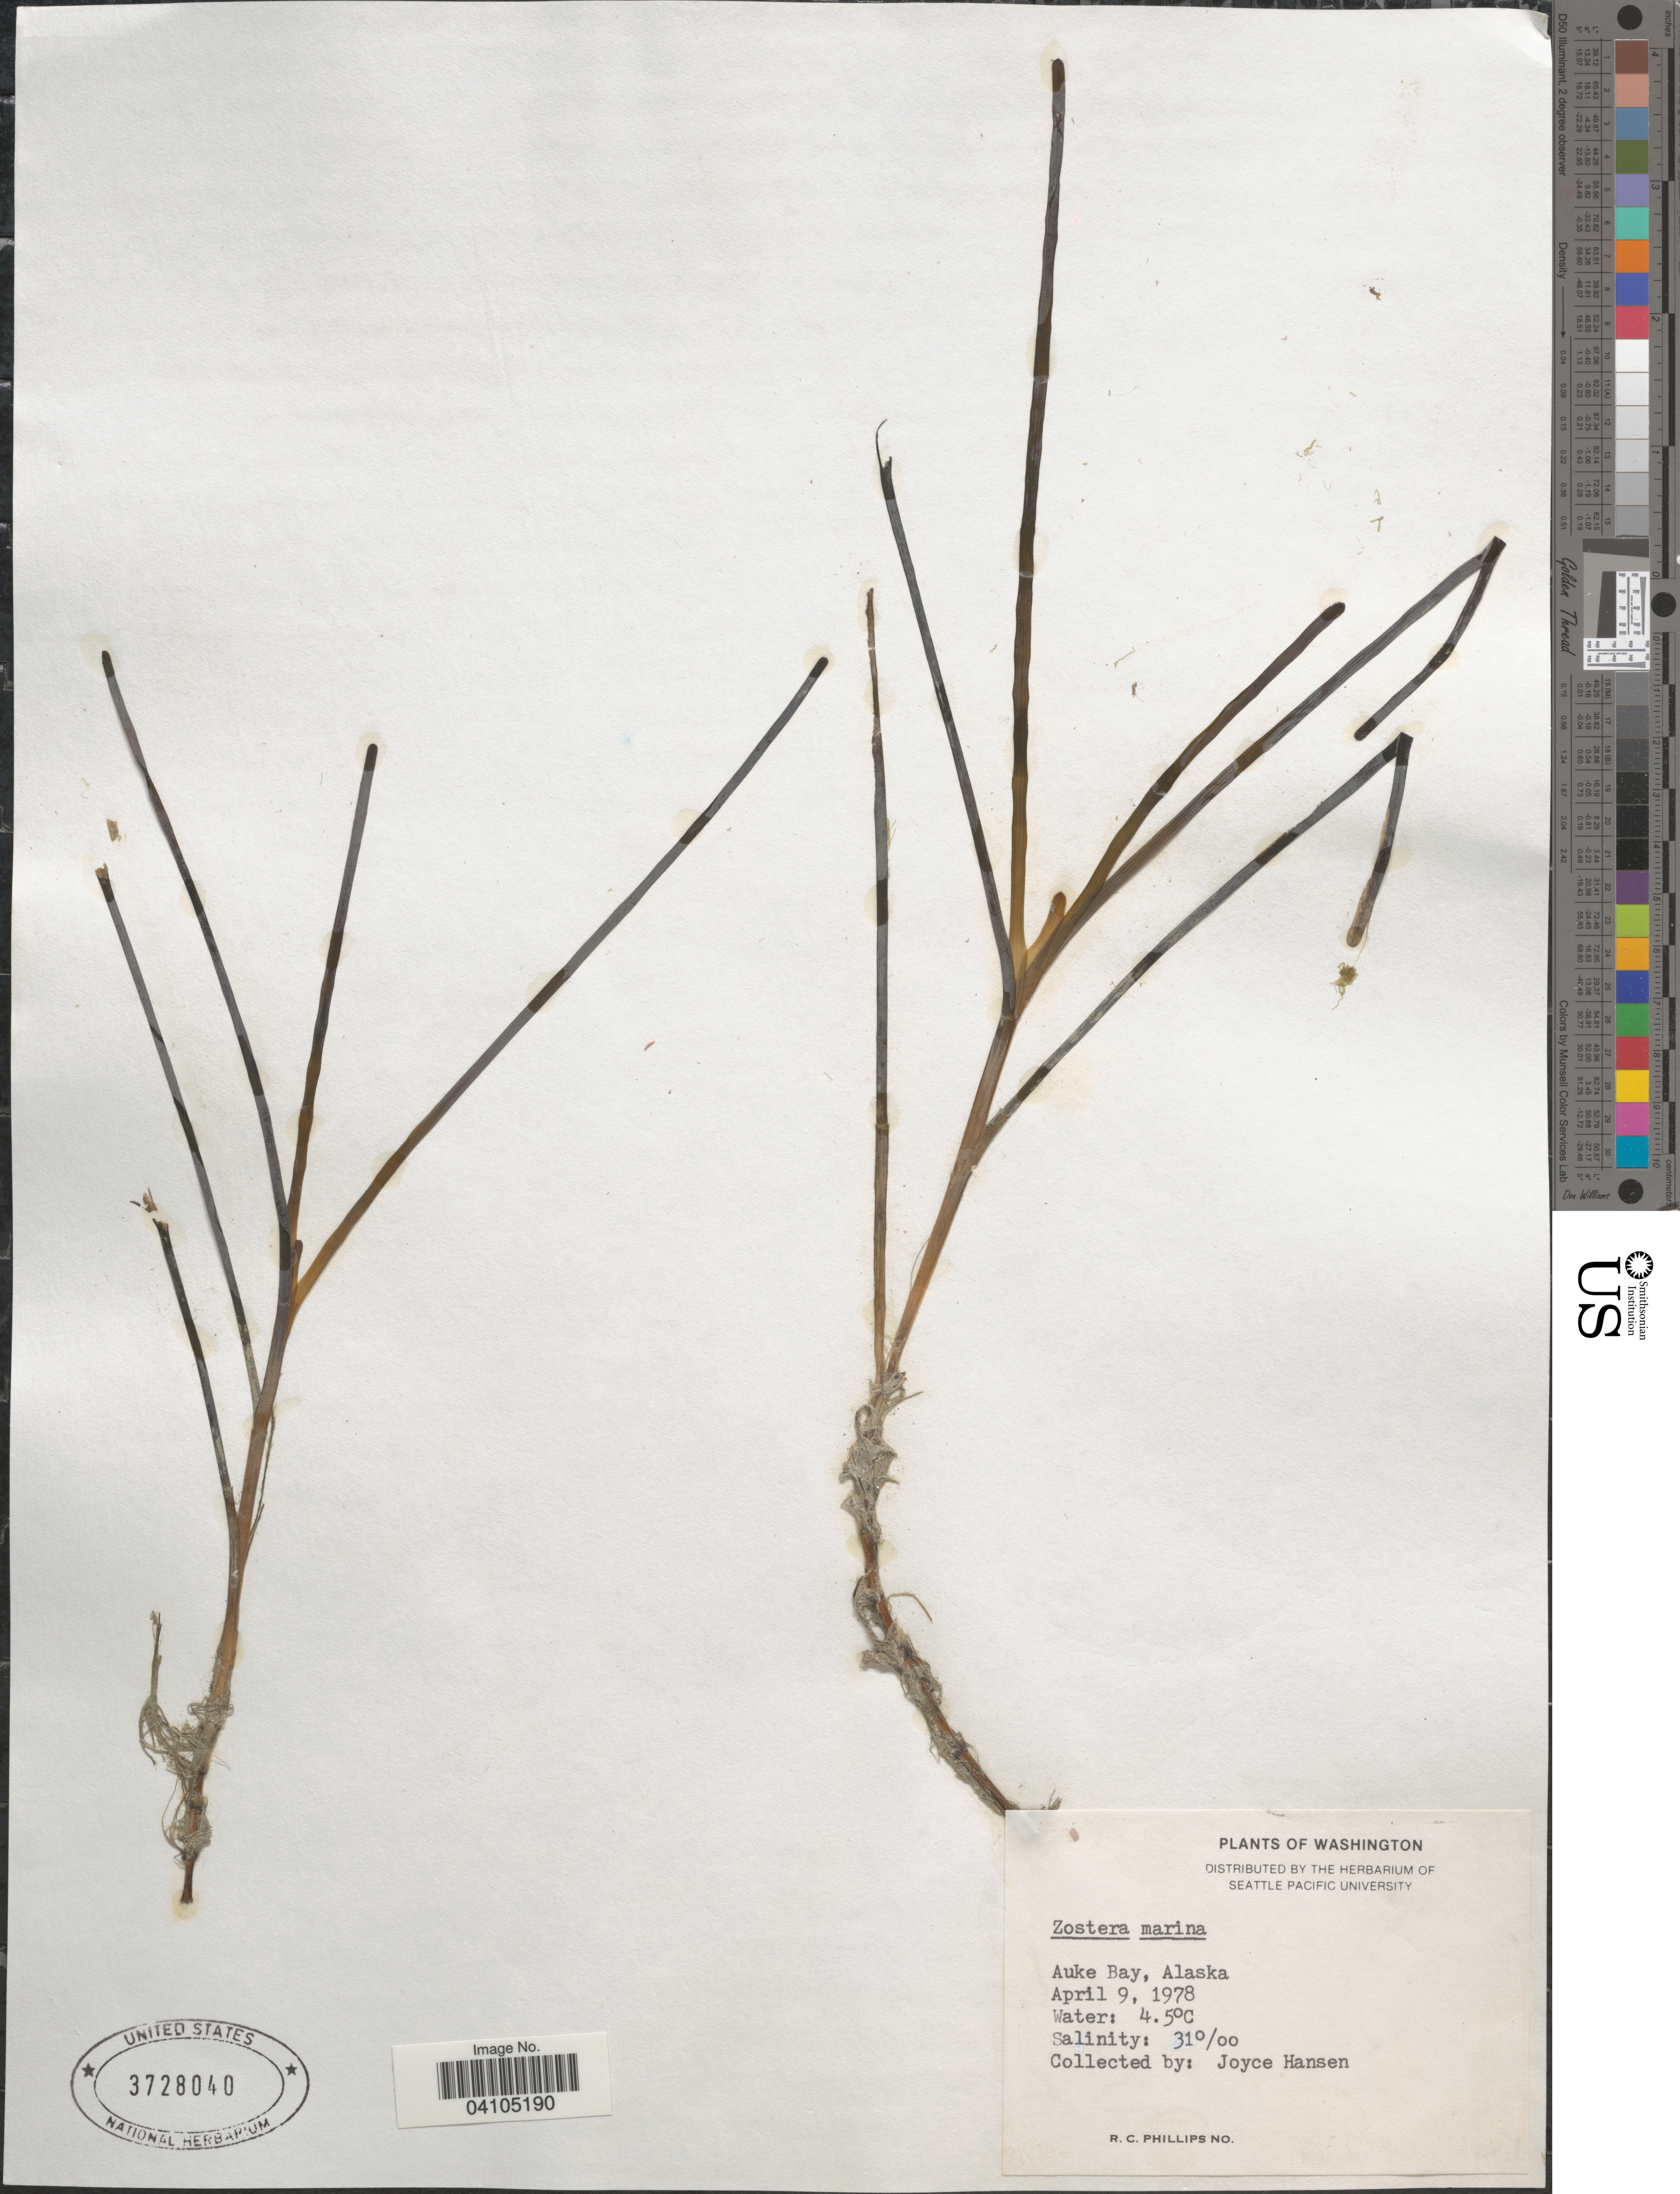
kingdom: Plantae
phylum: Tracheophyta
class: Liliopsida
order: Alismatales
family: Zosteraceae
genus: Zostera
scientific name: Zostera marina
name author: L.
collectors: J. Hanson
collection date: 1978-04-09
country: United States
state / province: Alaska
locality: Auke Bay.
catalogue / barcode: US 3728040